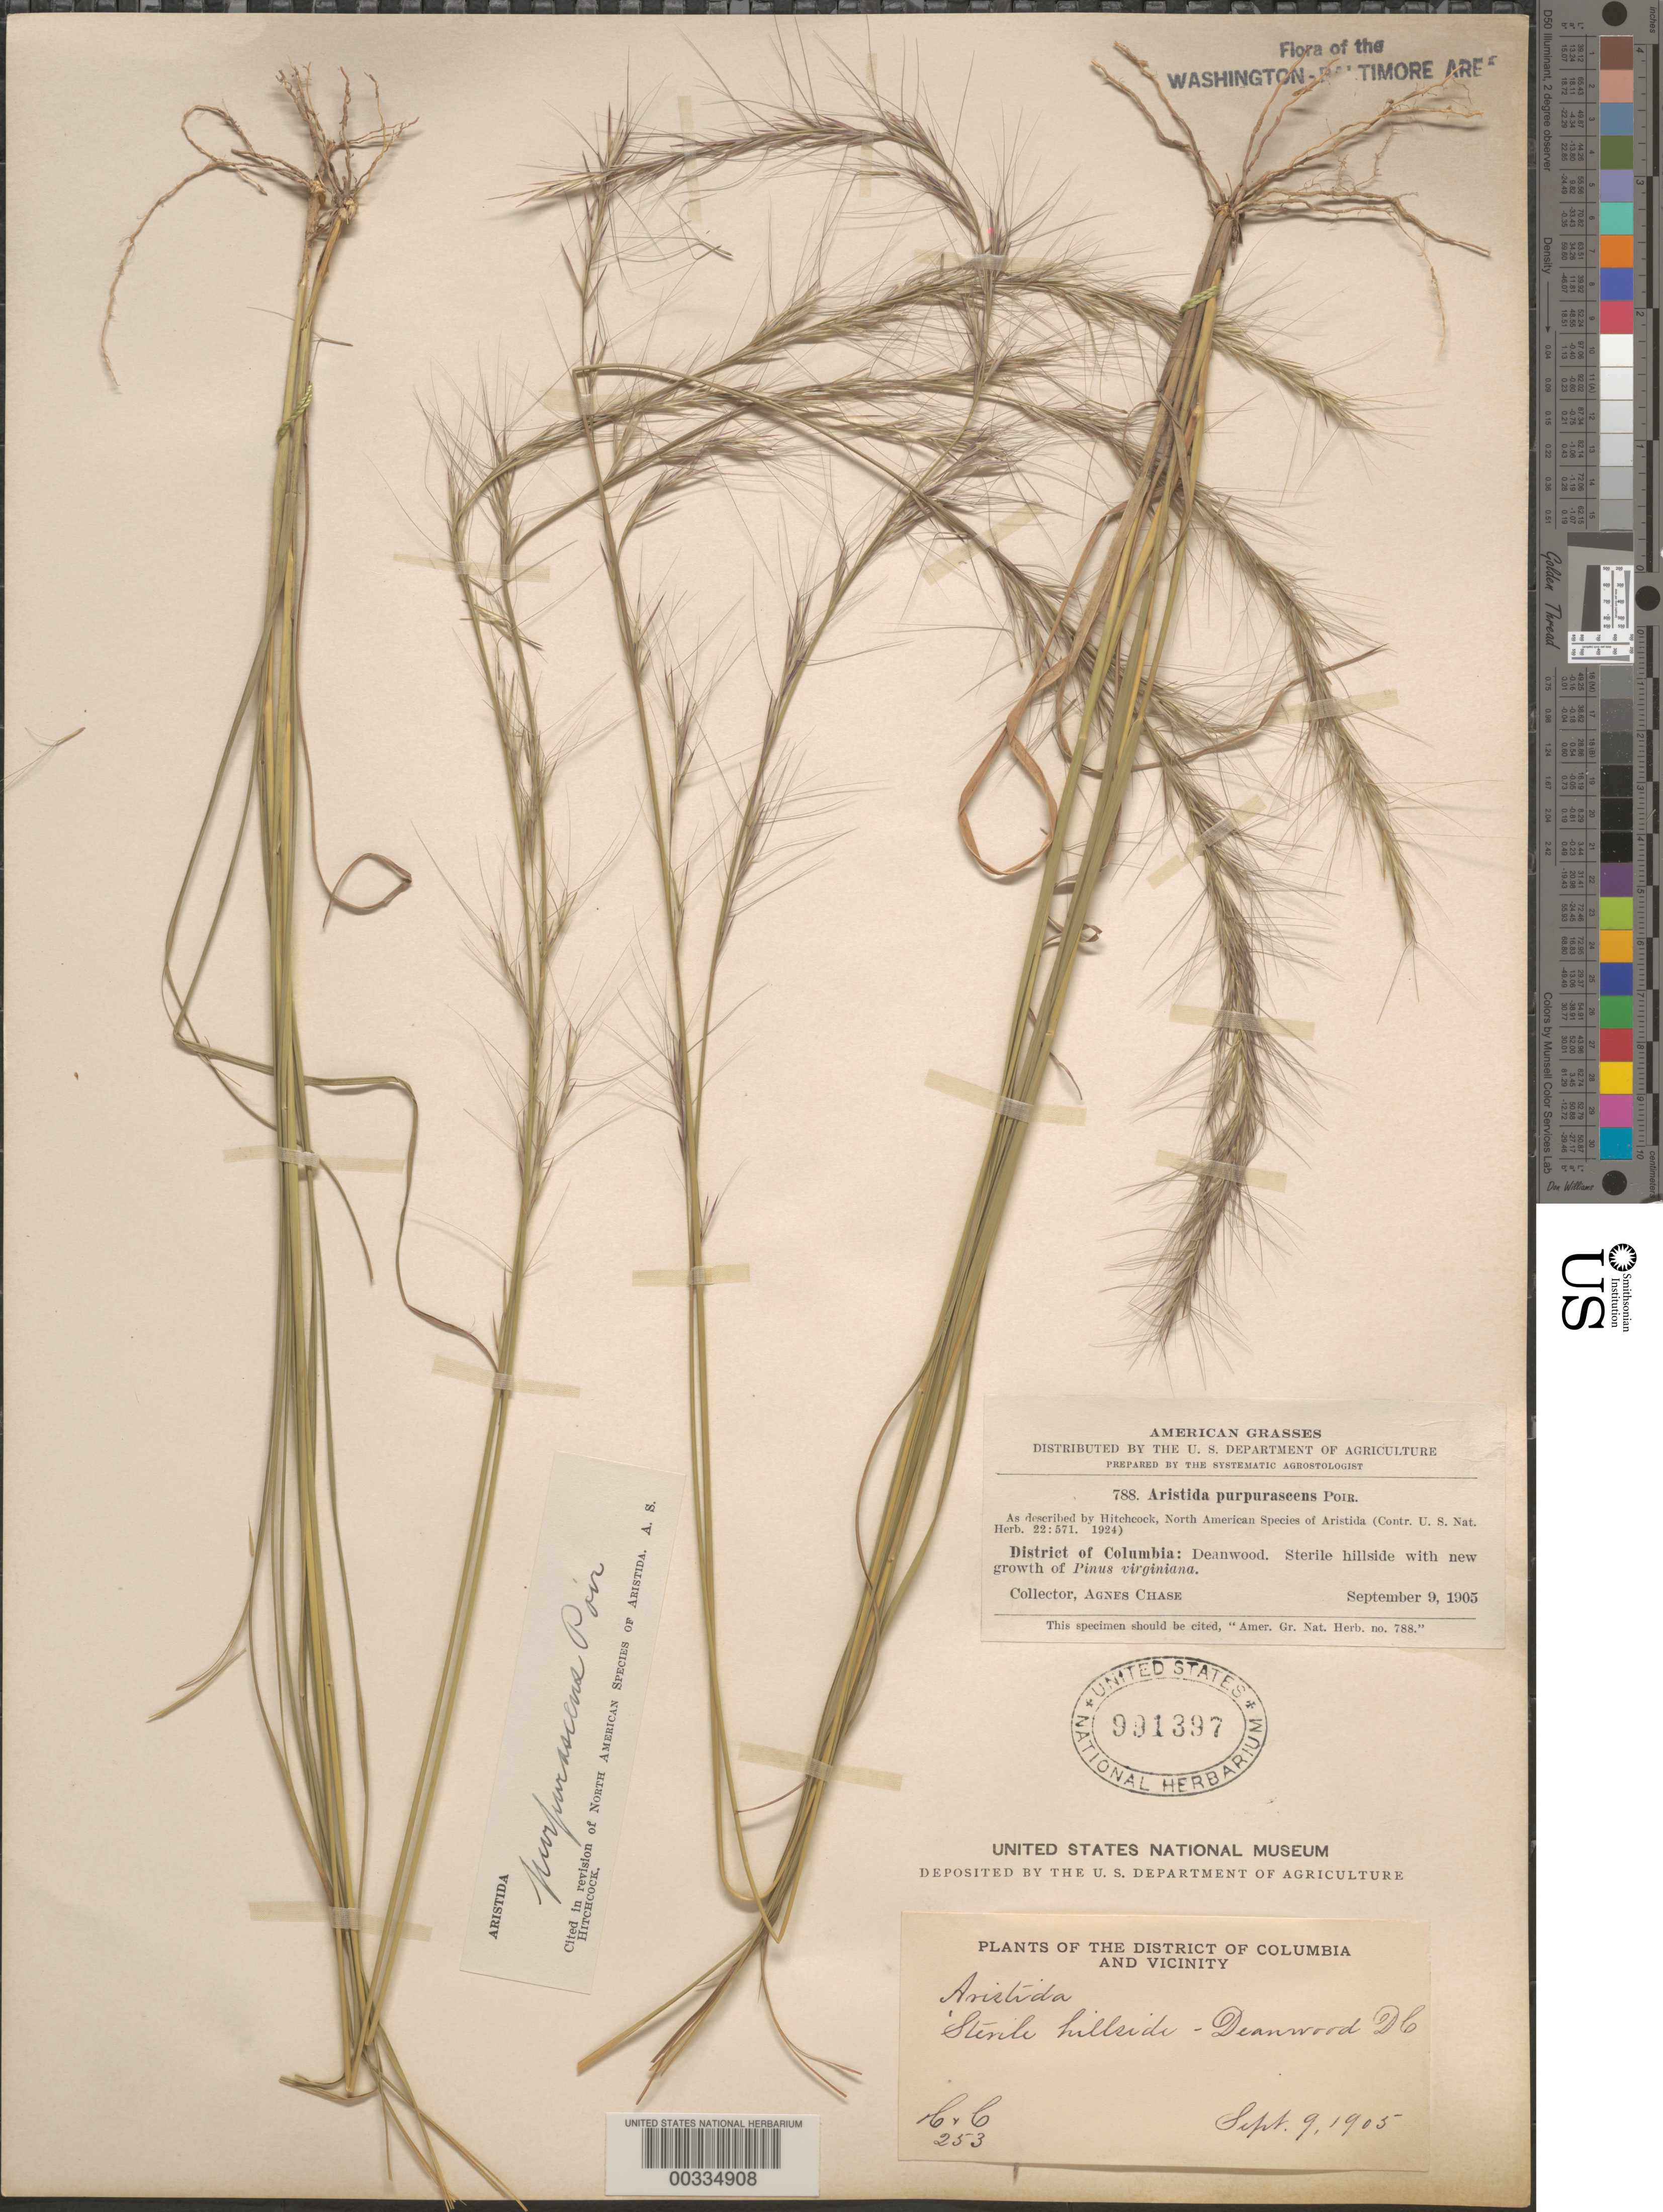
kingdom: Plantae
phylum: Tracheophyta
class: Liliopsida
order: Poales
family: Poaceae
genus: Aristida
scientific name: Aristida purpurascens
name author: Poir. in Lam.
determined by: Hitchcock, Albert S.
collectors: A. Chase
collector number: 788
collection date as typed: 09 Sep 1905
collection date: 1905-09-09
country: United States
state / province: District of Columbia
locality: Deanwood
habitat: Sterile hillside with new growth of Pinus virginiana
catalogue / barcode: US 991397